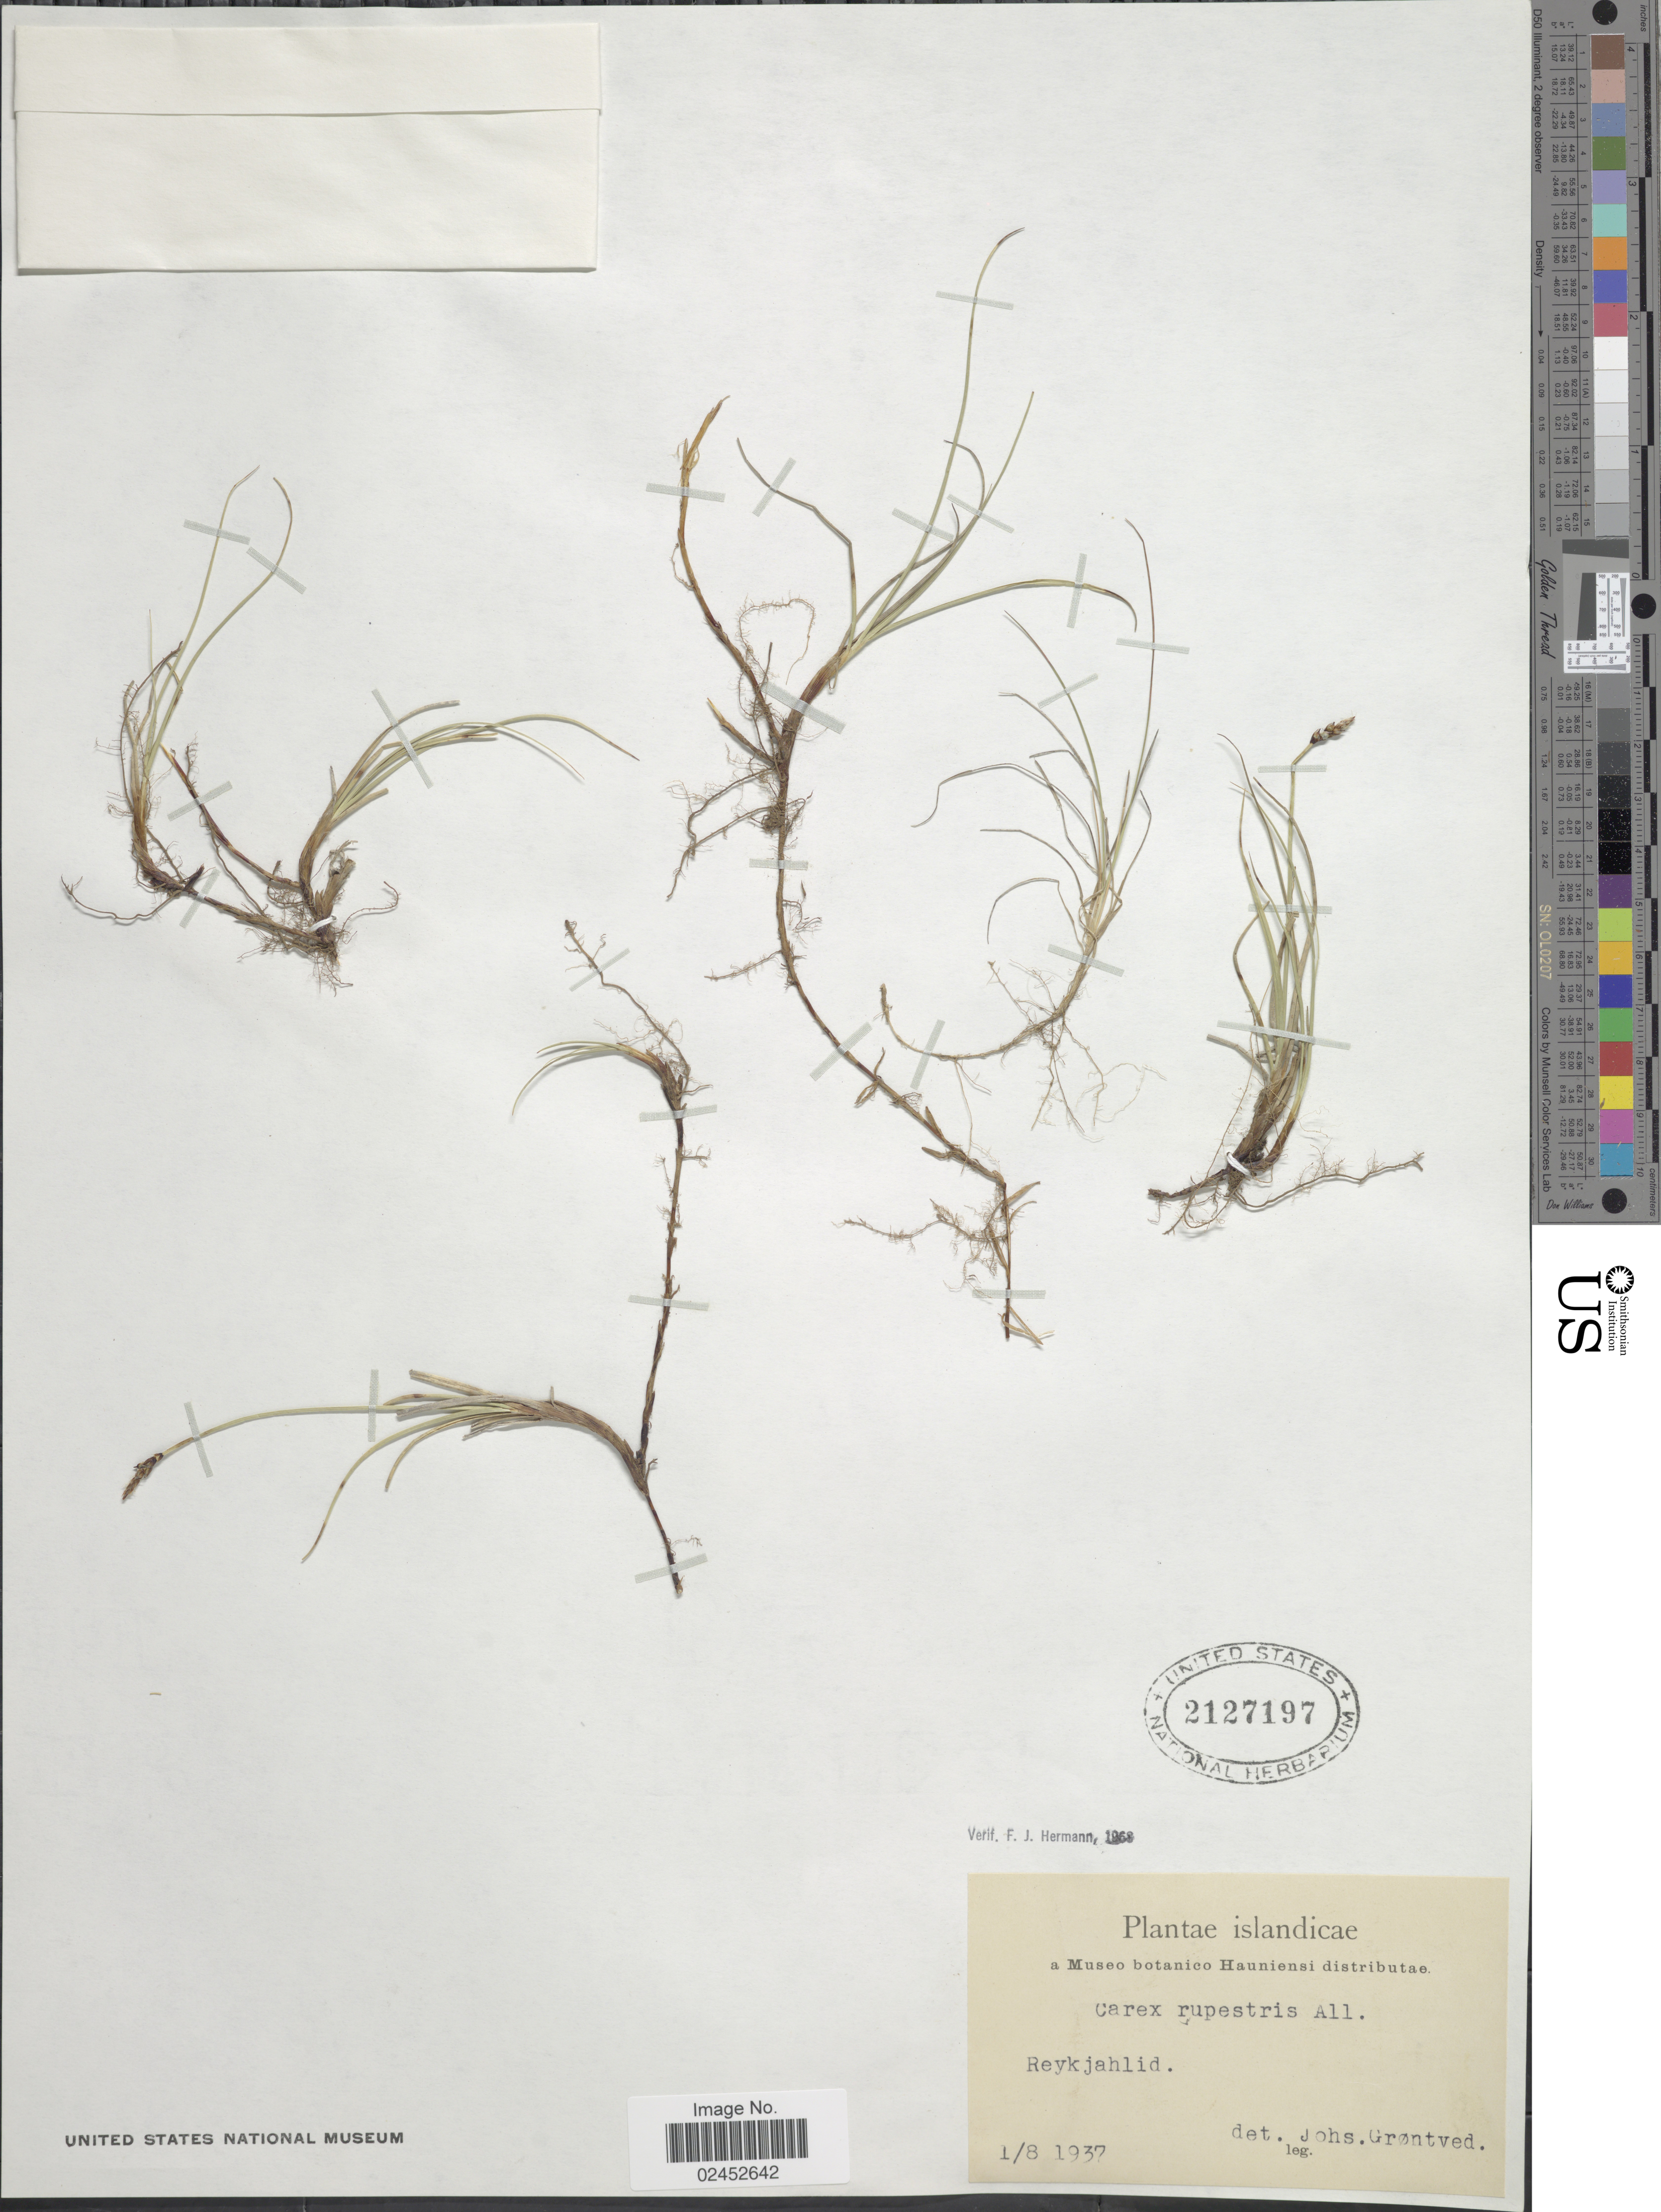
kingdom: Plantae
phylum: Tracheophyta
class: Liliopsida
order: Poales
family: Cyperaceae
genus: Carex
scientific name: Carex rupestris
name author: All.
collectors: Museo Botanico Hauniense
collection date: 1937-08-01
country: Iceland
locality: Islandicae, Reykjahlid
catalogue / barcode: US 2127197